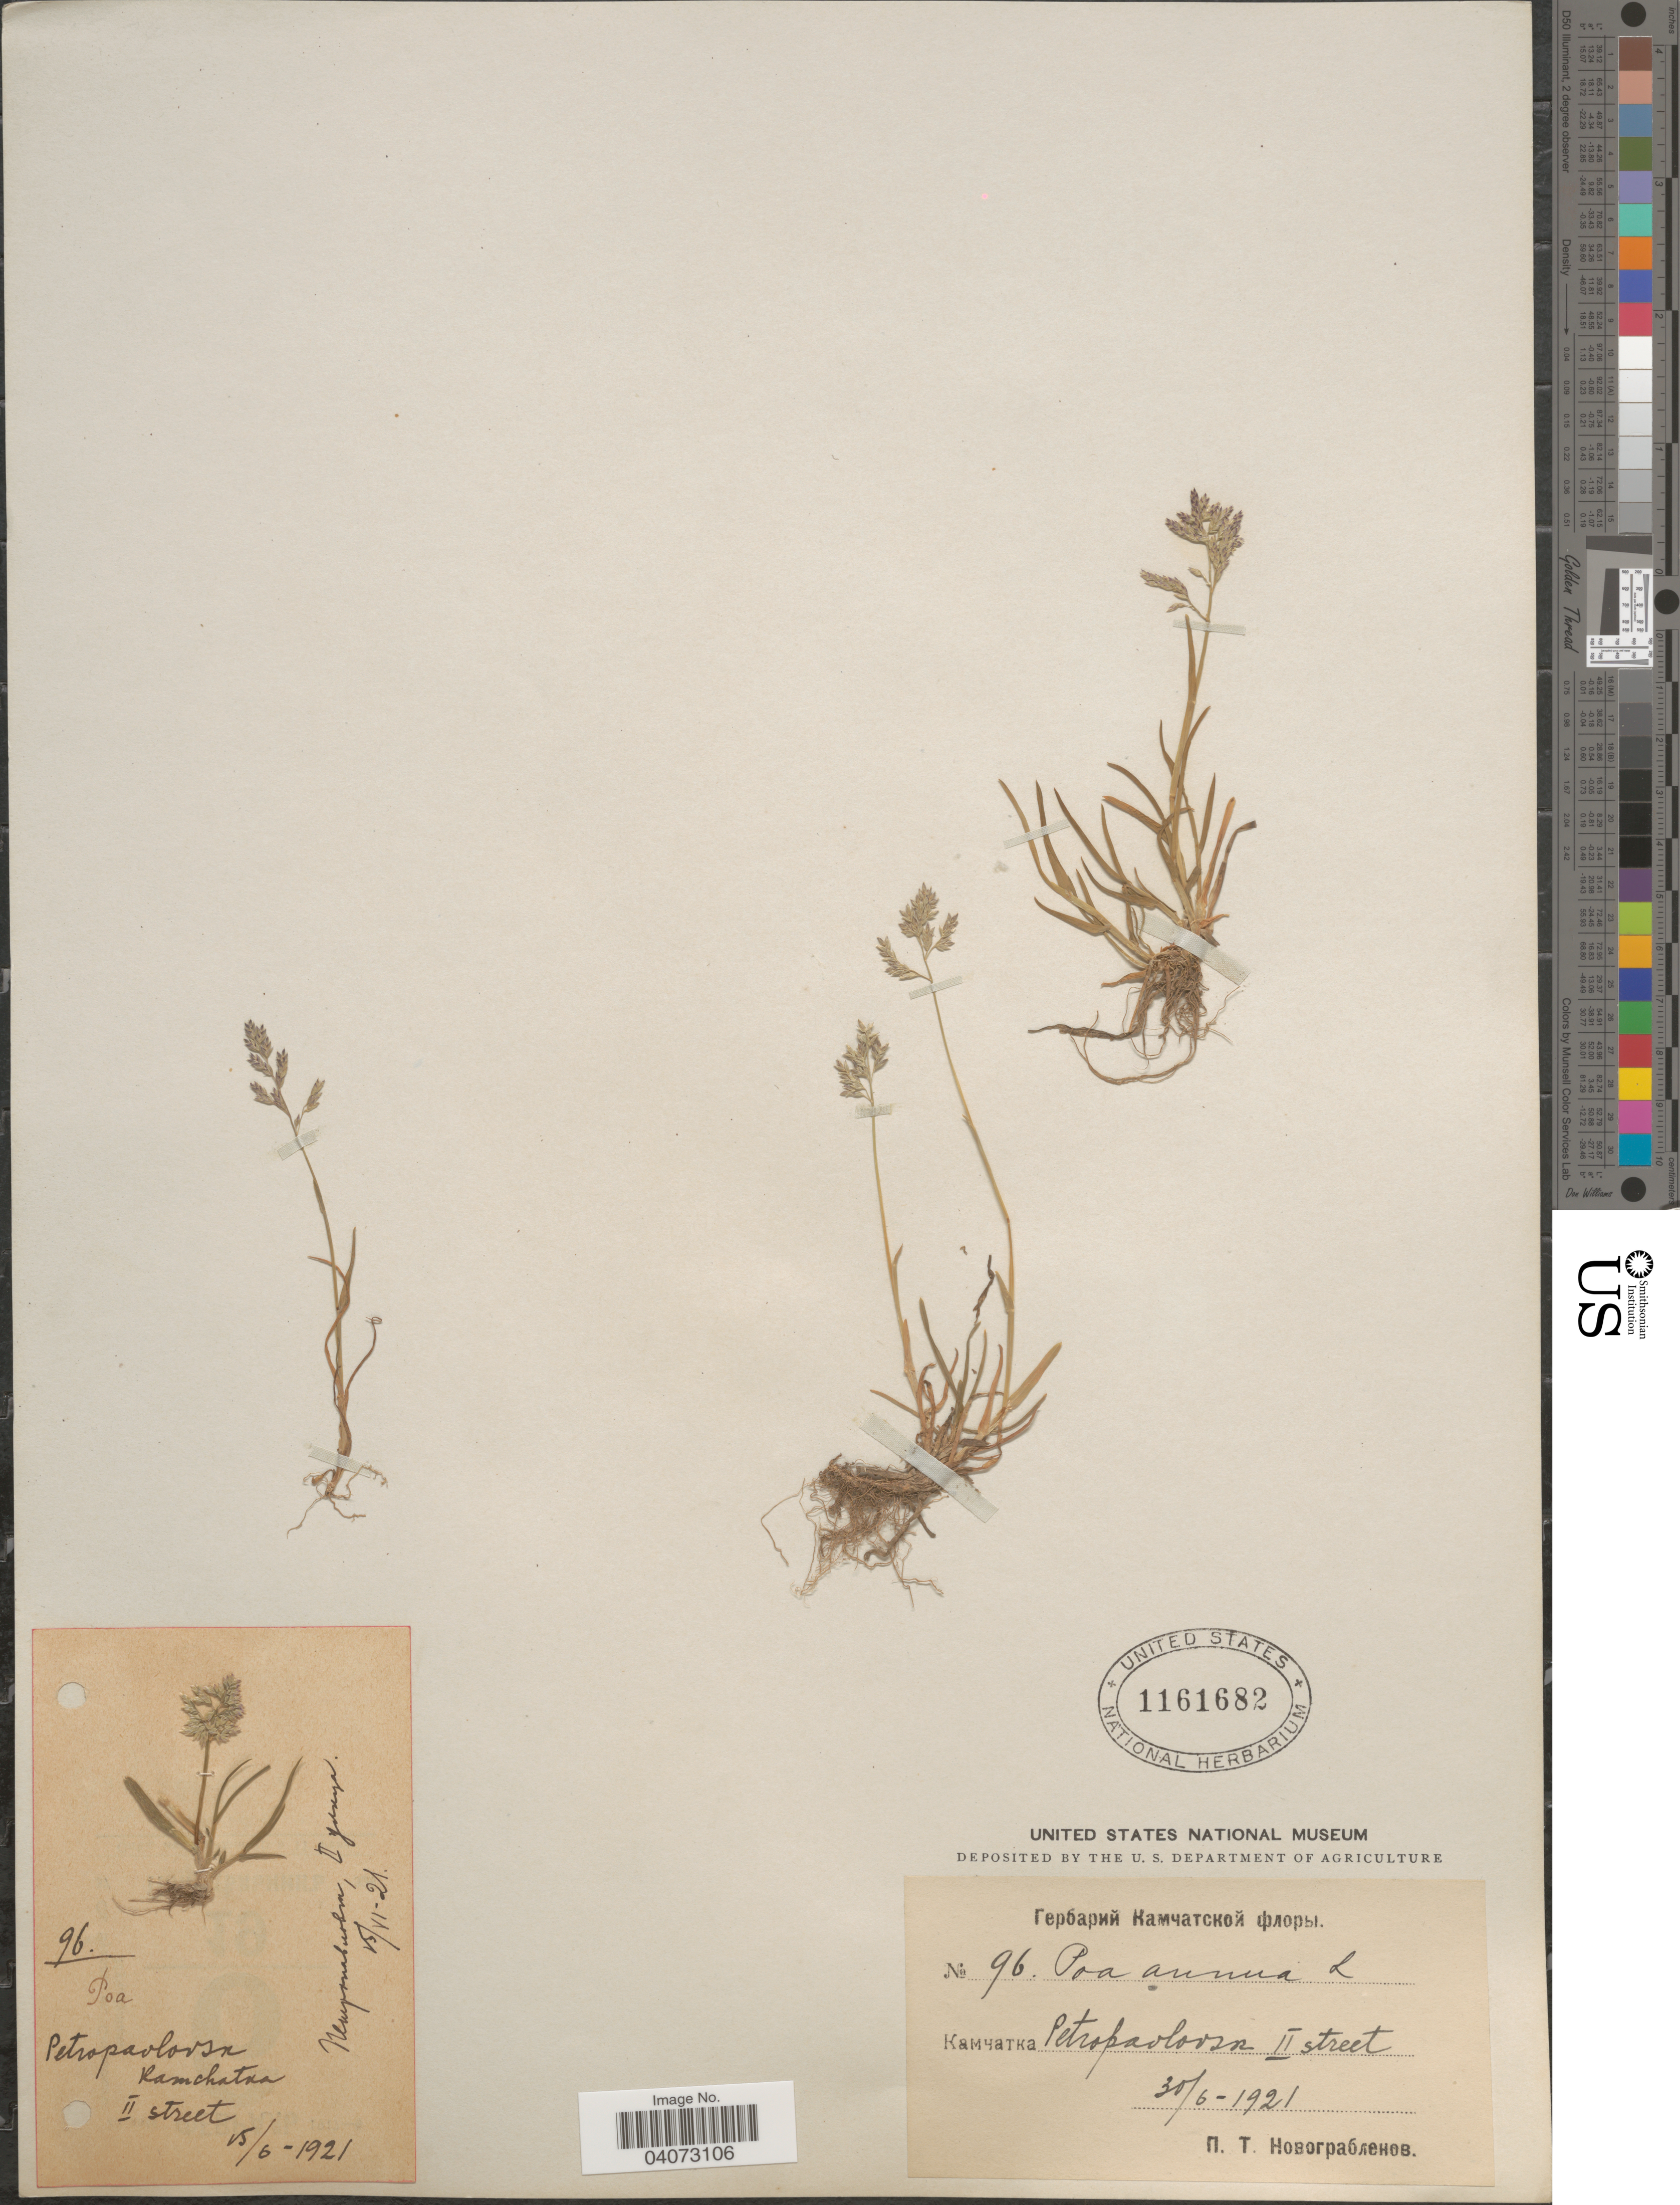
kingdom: Plantae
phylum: Tracheophyta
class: Liliopsida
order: Poales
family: Poaceae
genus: Poa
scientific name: Poa annua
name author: L.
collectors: P. Novograblenov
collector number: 96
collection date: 1921-06-15/1921-06-30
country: Russian Federation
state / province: Kamchatka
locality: Petropavlovsk, II street.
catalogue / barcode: US 1161682